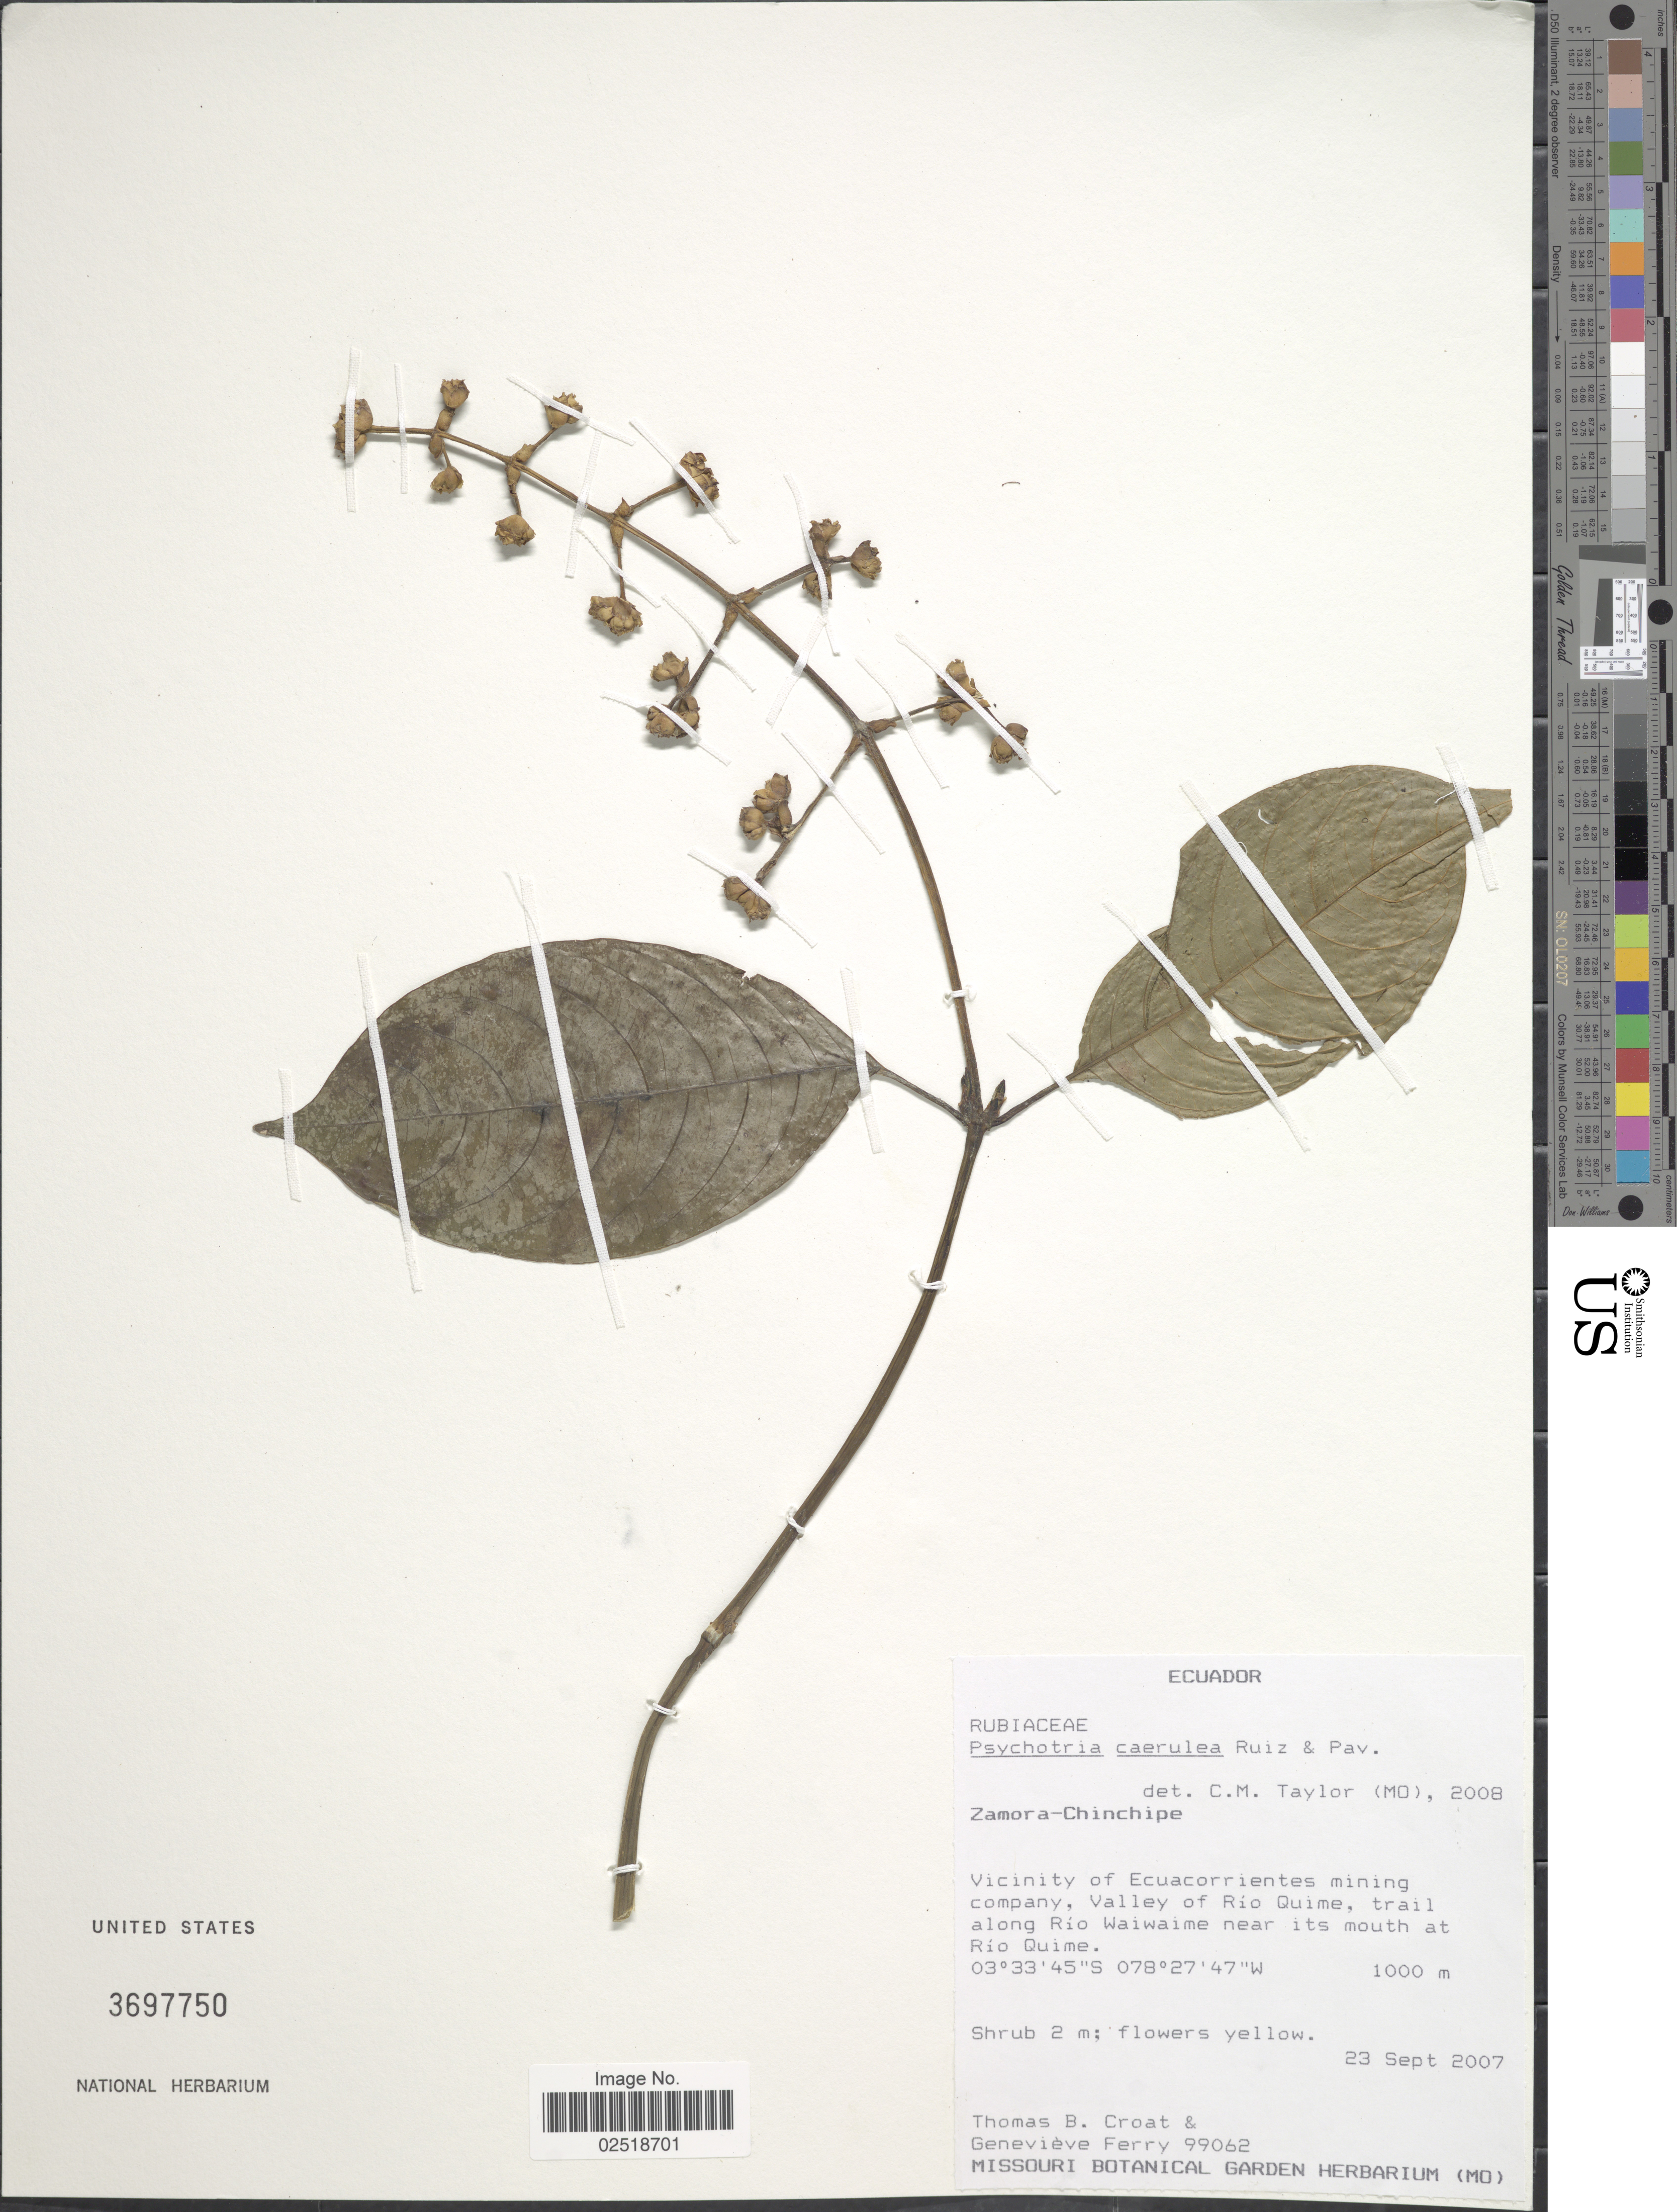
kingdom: Plantae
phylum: Tracheophyta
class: Magnoliopsida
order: Gentianales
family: Rubiaceae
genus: Psychotria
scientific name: Psychotria caerulea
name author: Ruiz & Pav.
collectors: T. B. Croat & G. Ferry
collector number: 99062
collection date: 2007-09-23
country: Ecuador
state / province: Zamora-Chinchipe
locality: Vicinity of Ecuacorrientes mining company, Valley of Río Quime, trail along Río Waiwaime near its mouth at Río Quime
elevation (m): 1000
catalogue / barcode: US 3697750